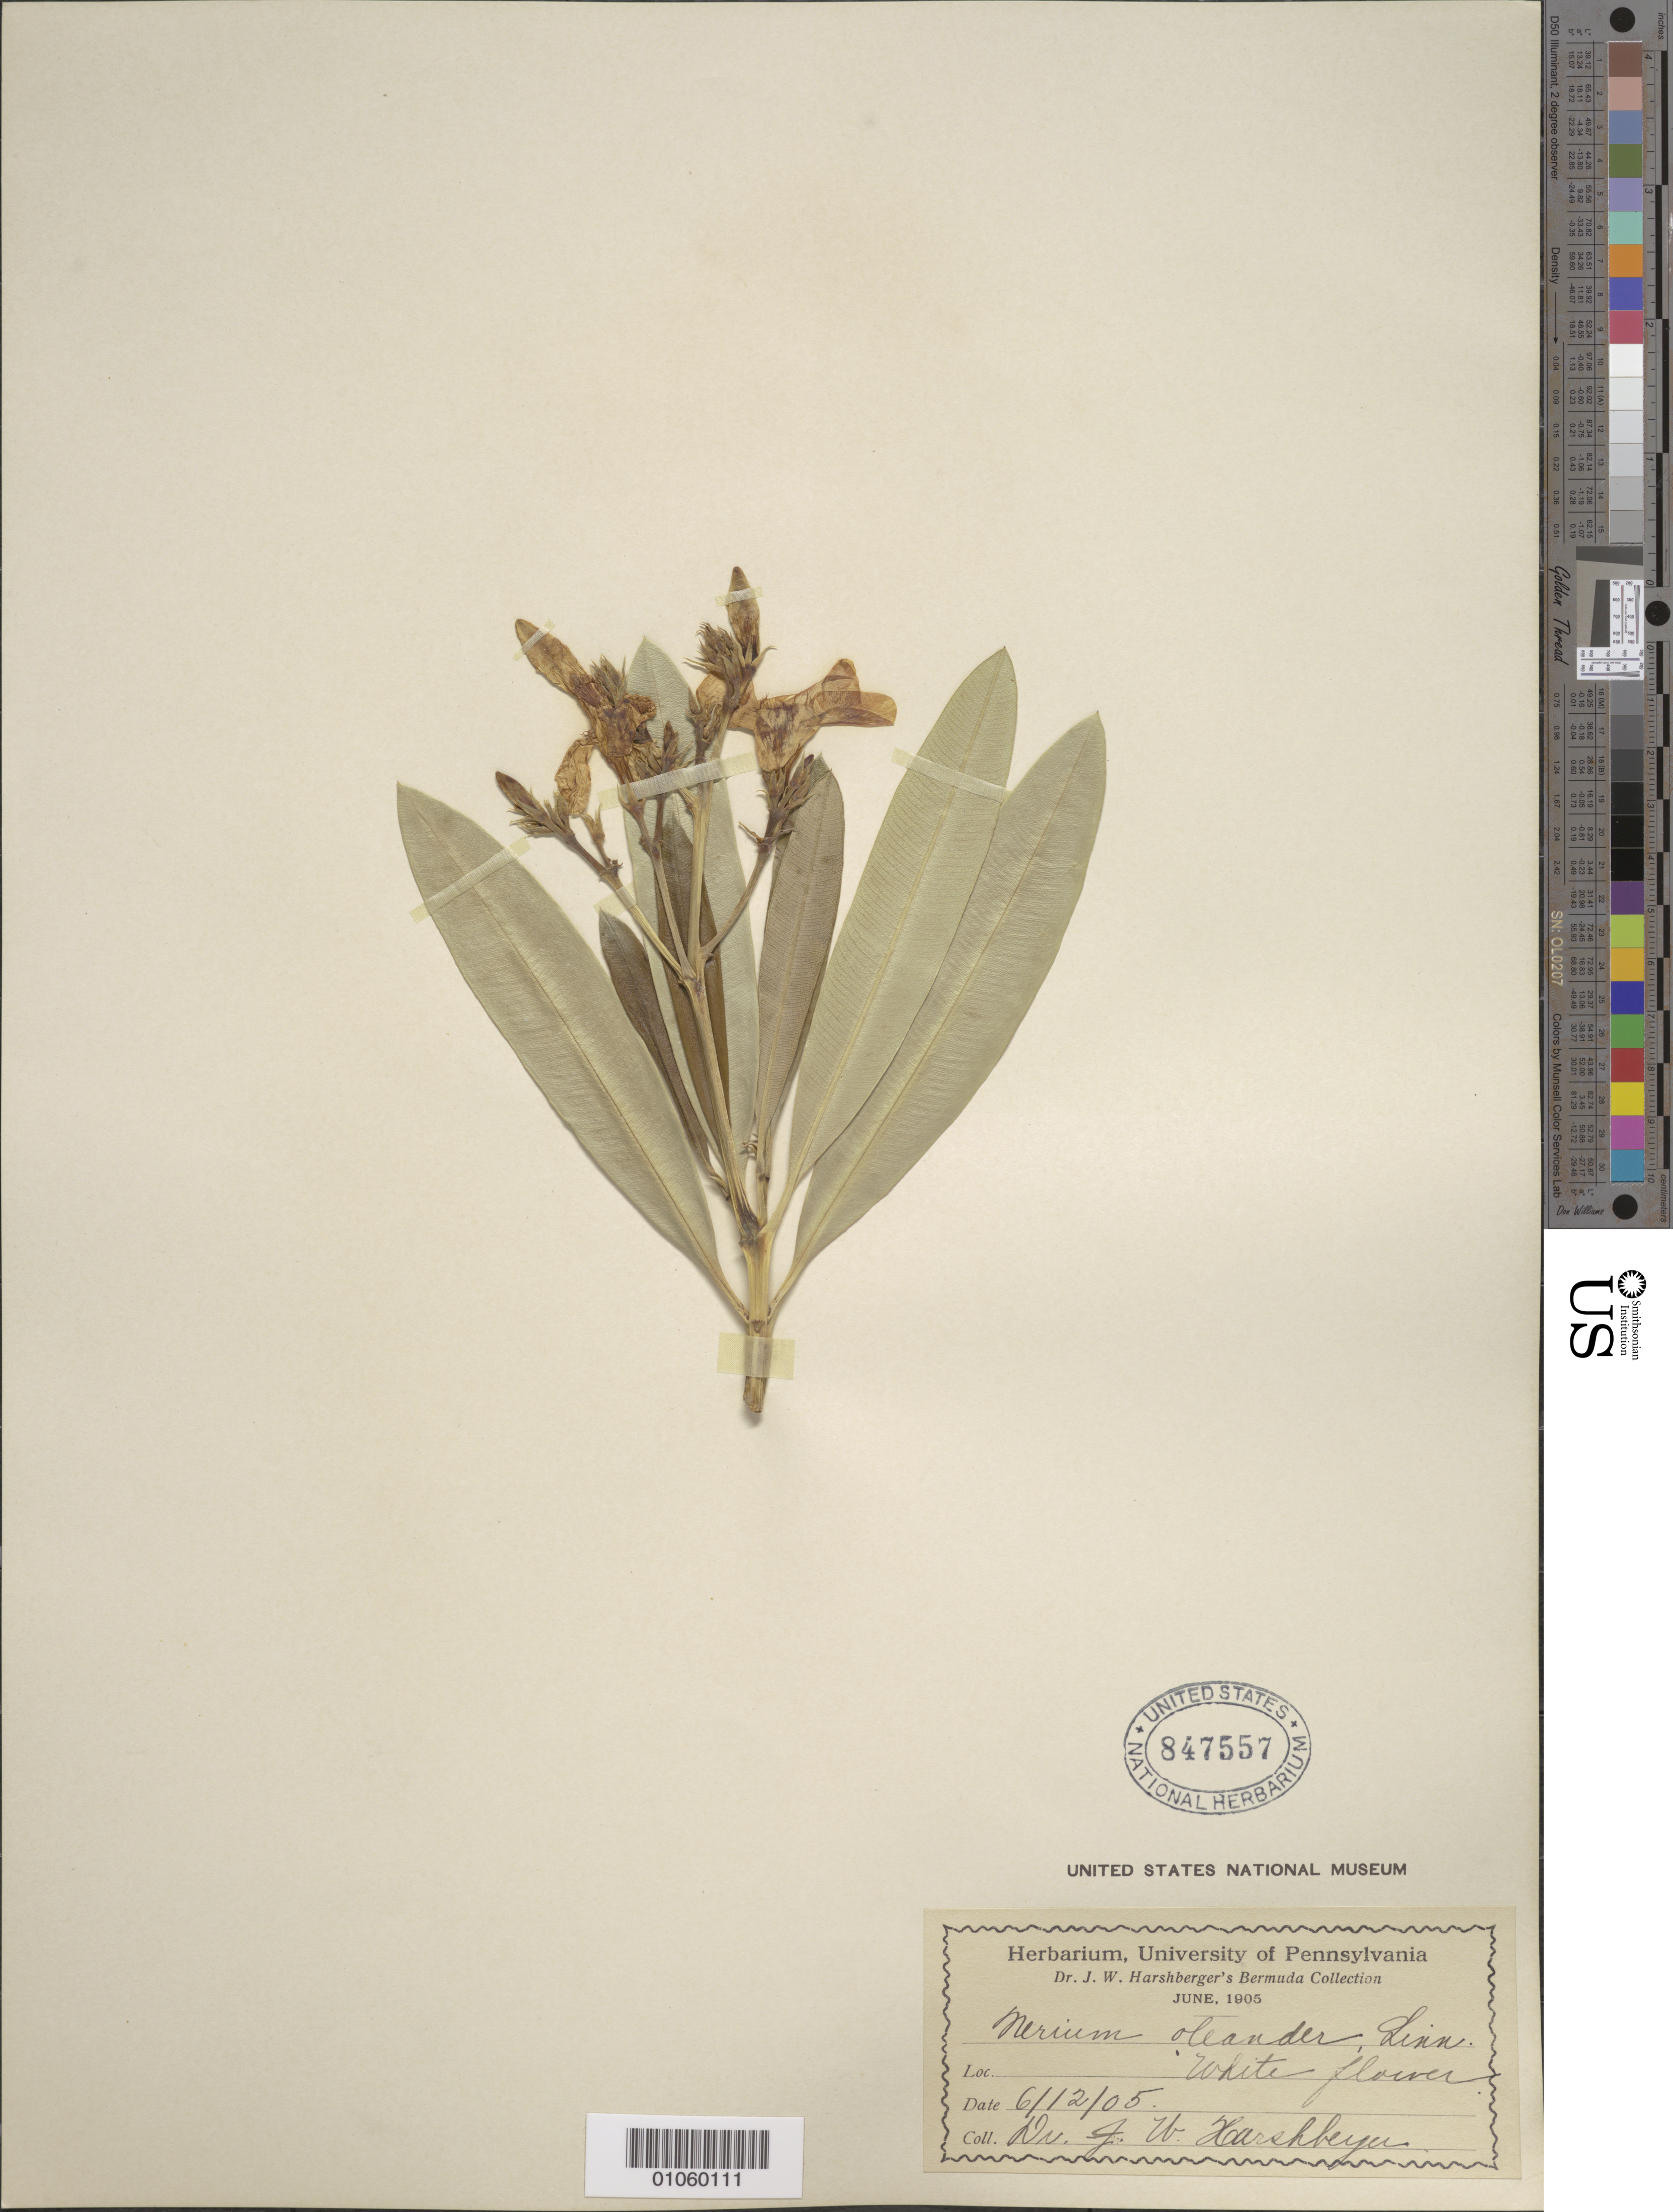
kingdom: Plantae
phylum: Tracheophyta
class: Magnoliopsida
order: Gentianales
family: Apocynaceae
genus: Nerium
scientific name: Nerium oleander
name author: L.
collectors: J. W. Harshberger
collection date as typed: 12 Jun 1905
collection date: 1905-06-12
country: Bermuda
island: Bermuda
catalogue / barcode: US 847557